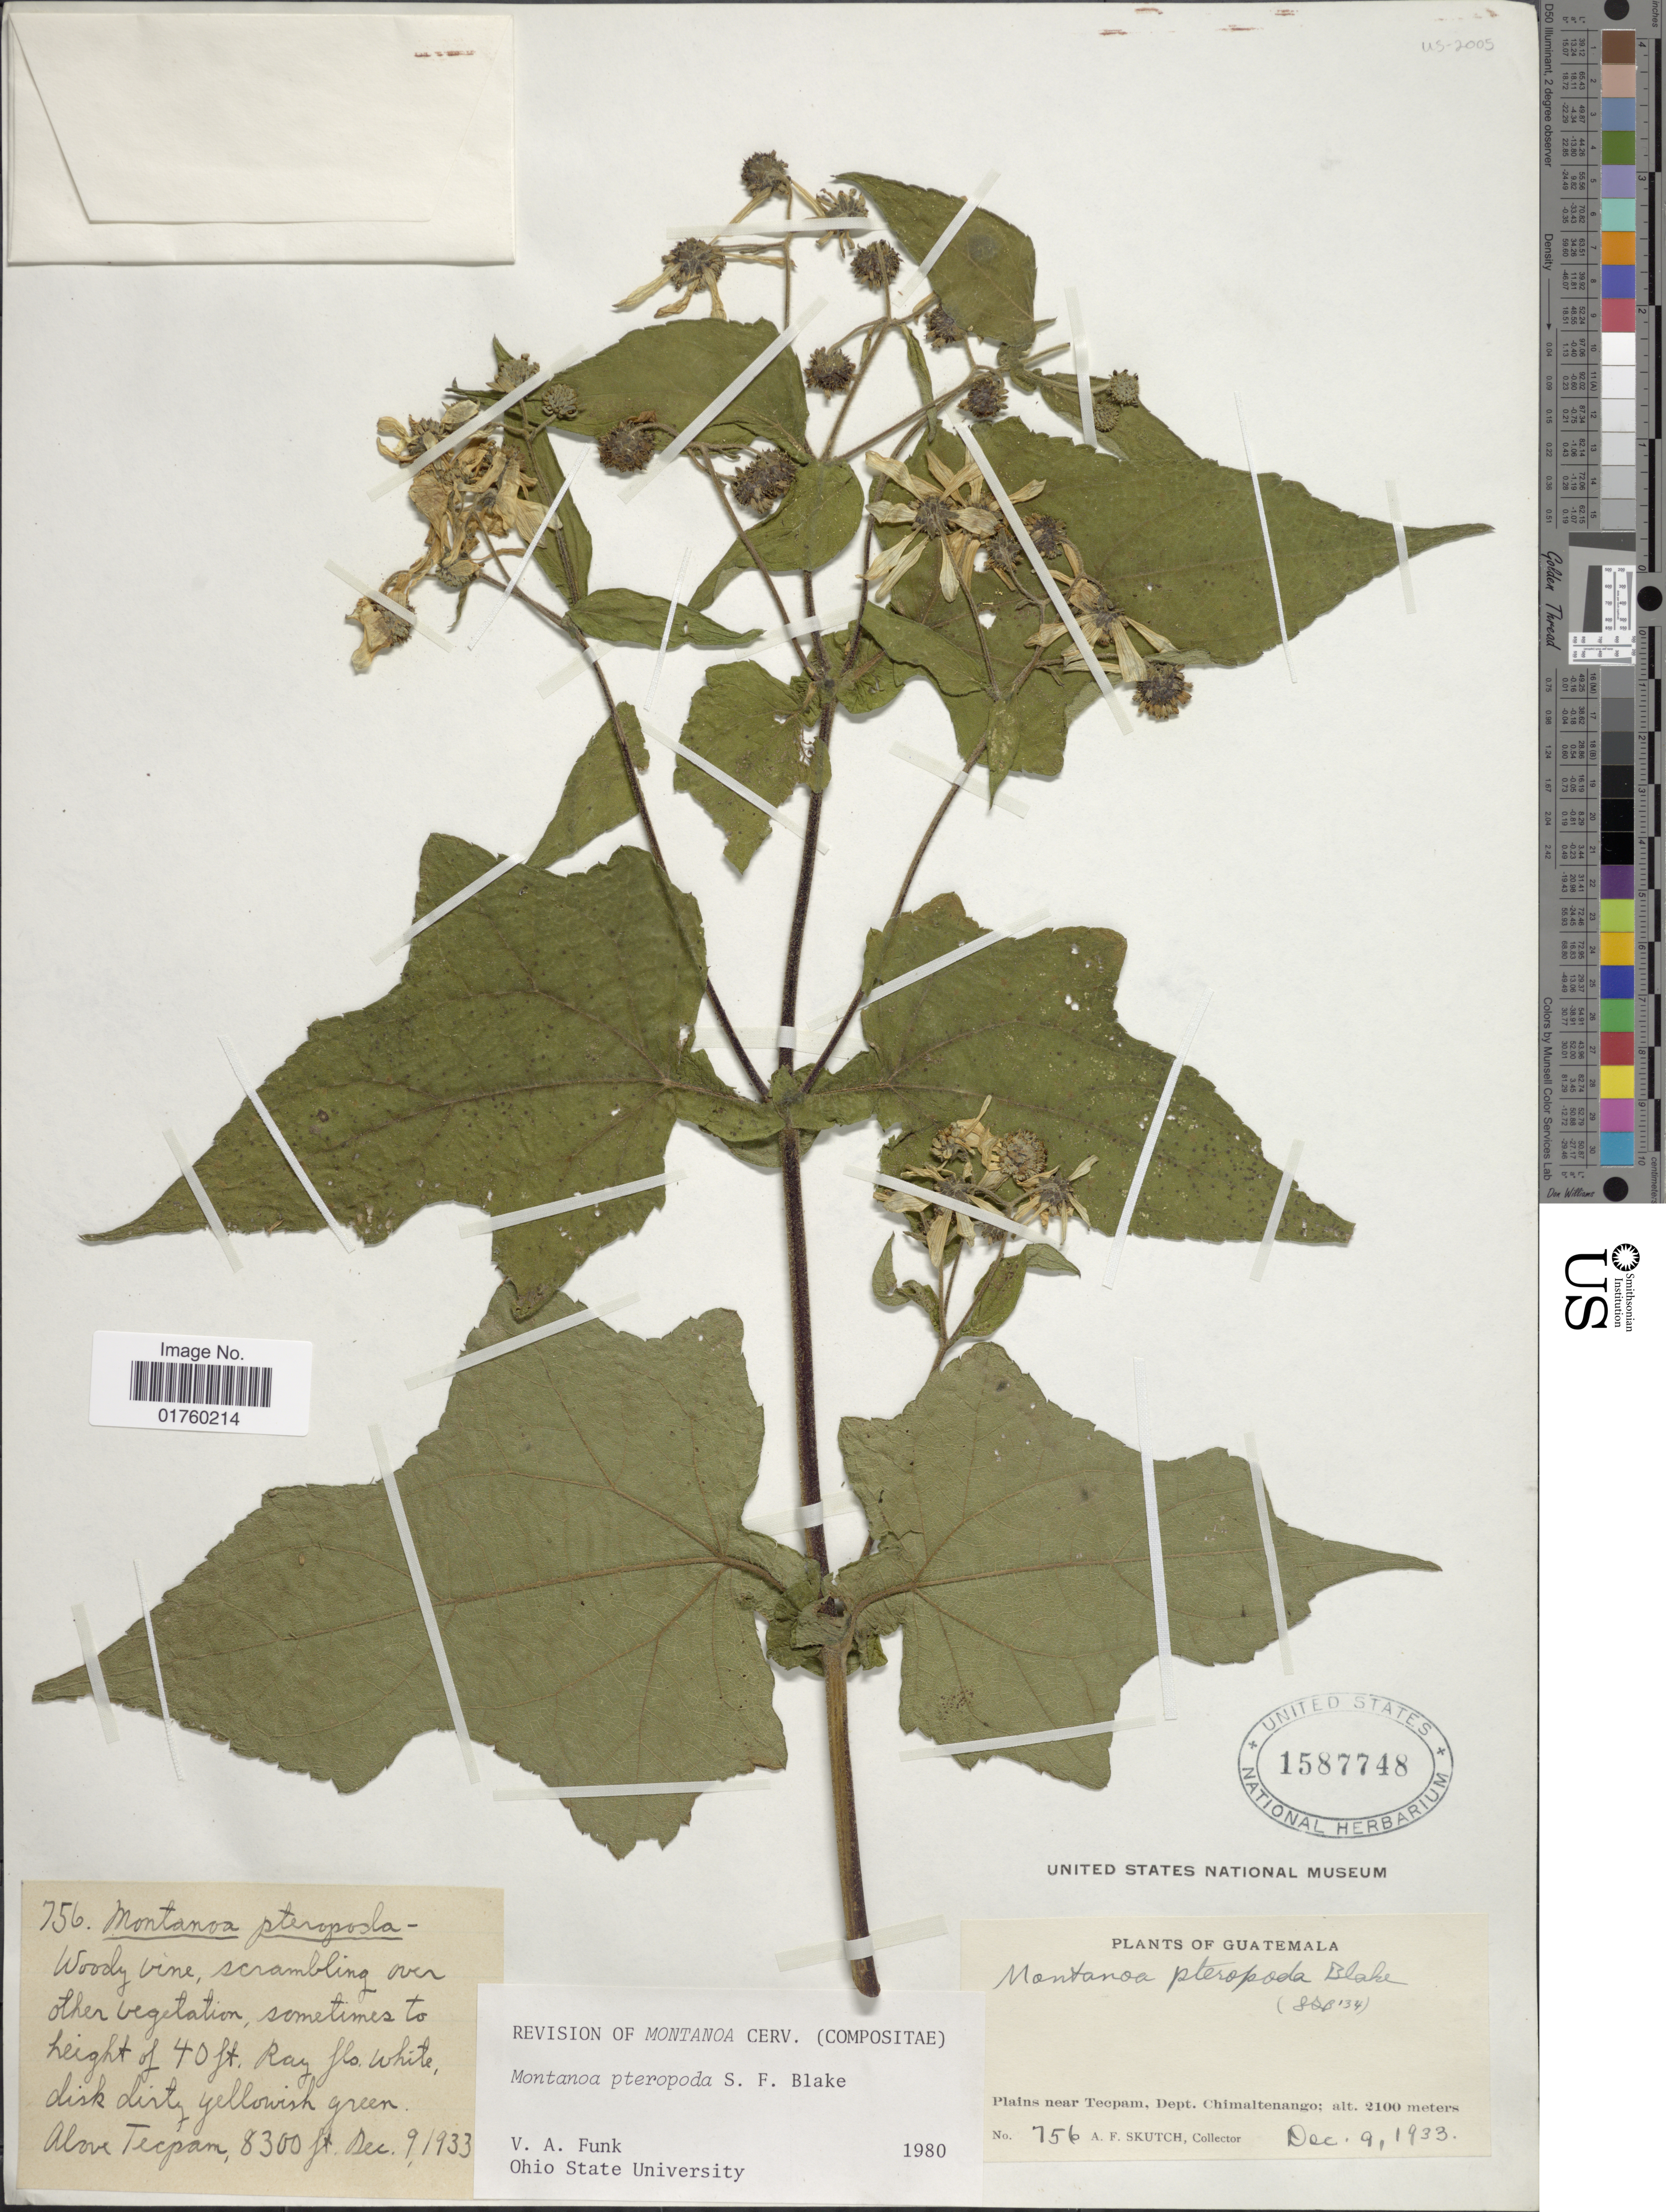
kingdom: Plantae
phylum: Tracheophyta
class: Magnoliopsida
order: Asterales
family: Asteraceae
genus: Montanoa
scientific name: Montanoa pteropoda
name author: S.F. Blake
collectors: A. F. Skutch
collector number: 756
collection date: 1933-12-09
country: Guatemala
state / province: Chimaltenango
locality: Plains near Tecpan, above Tecpan.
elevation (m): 2100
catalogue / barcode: US 1587748